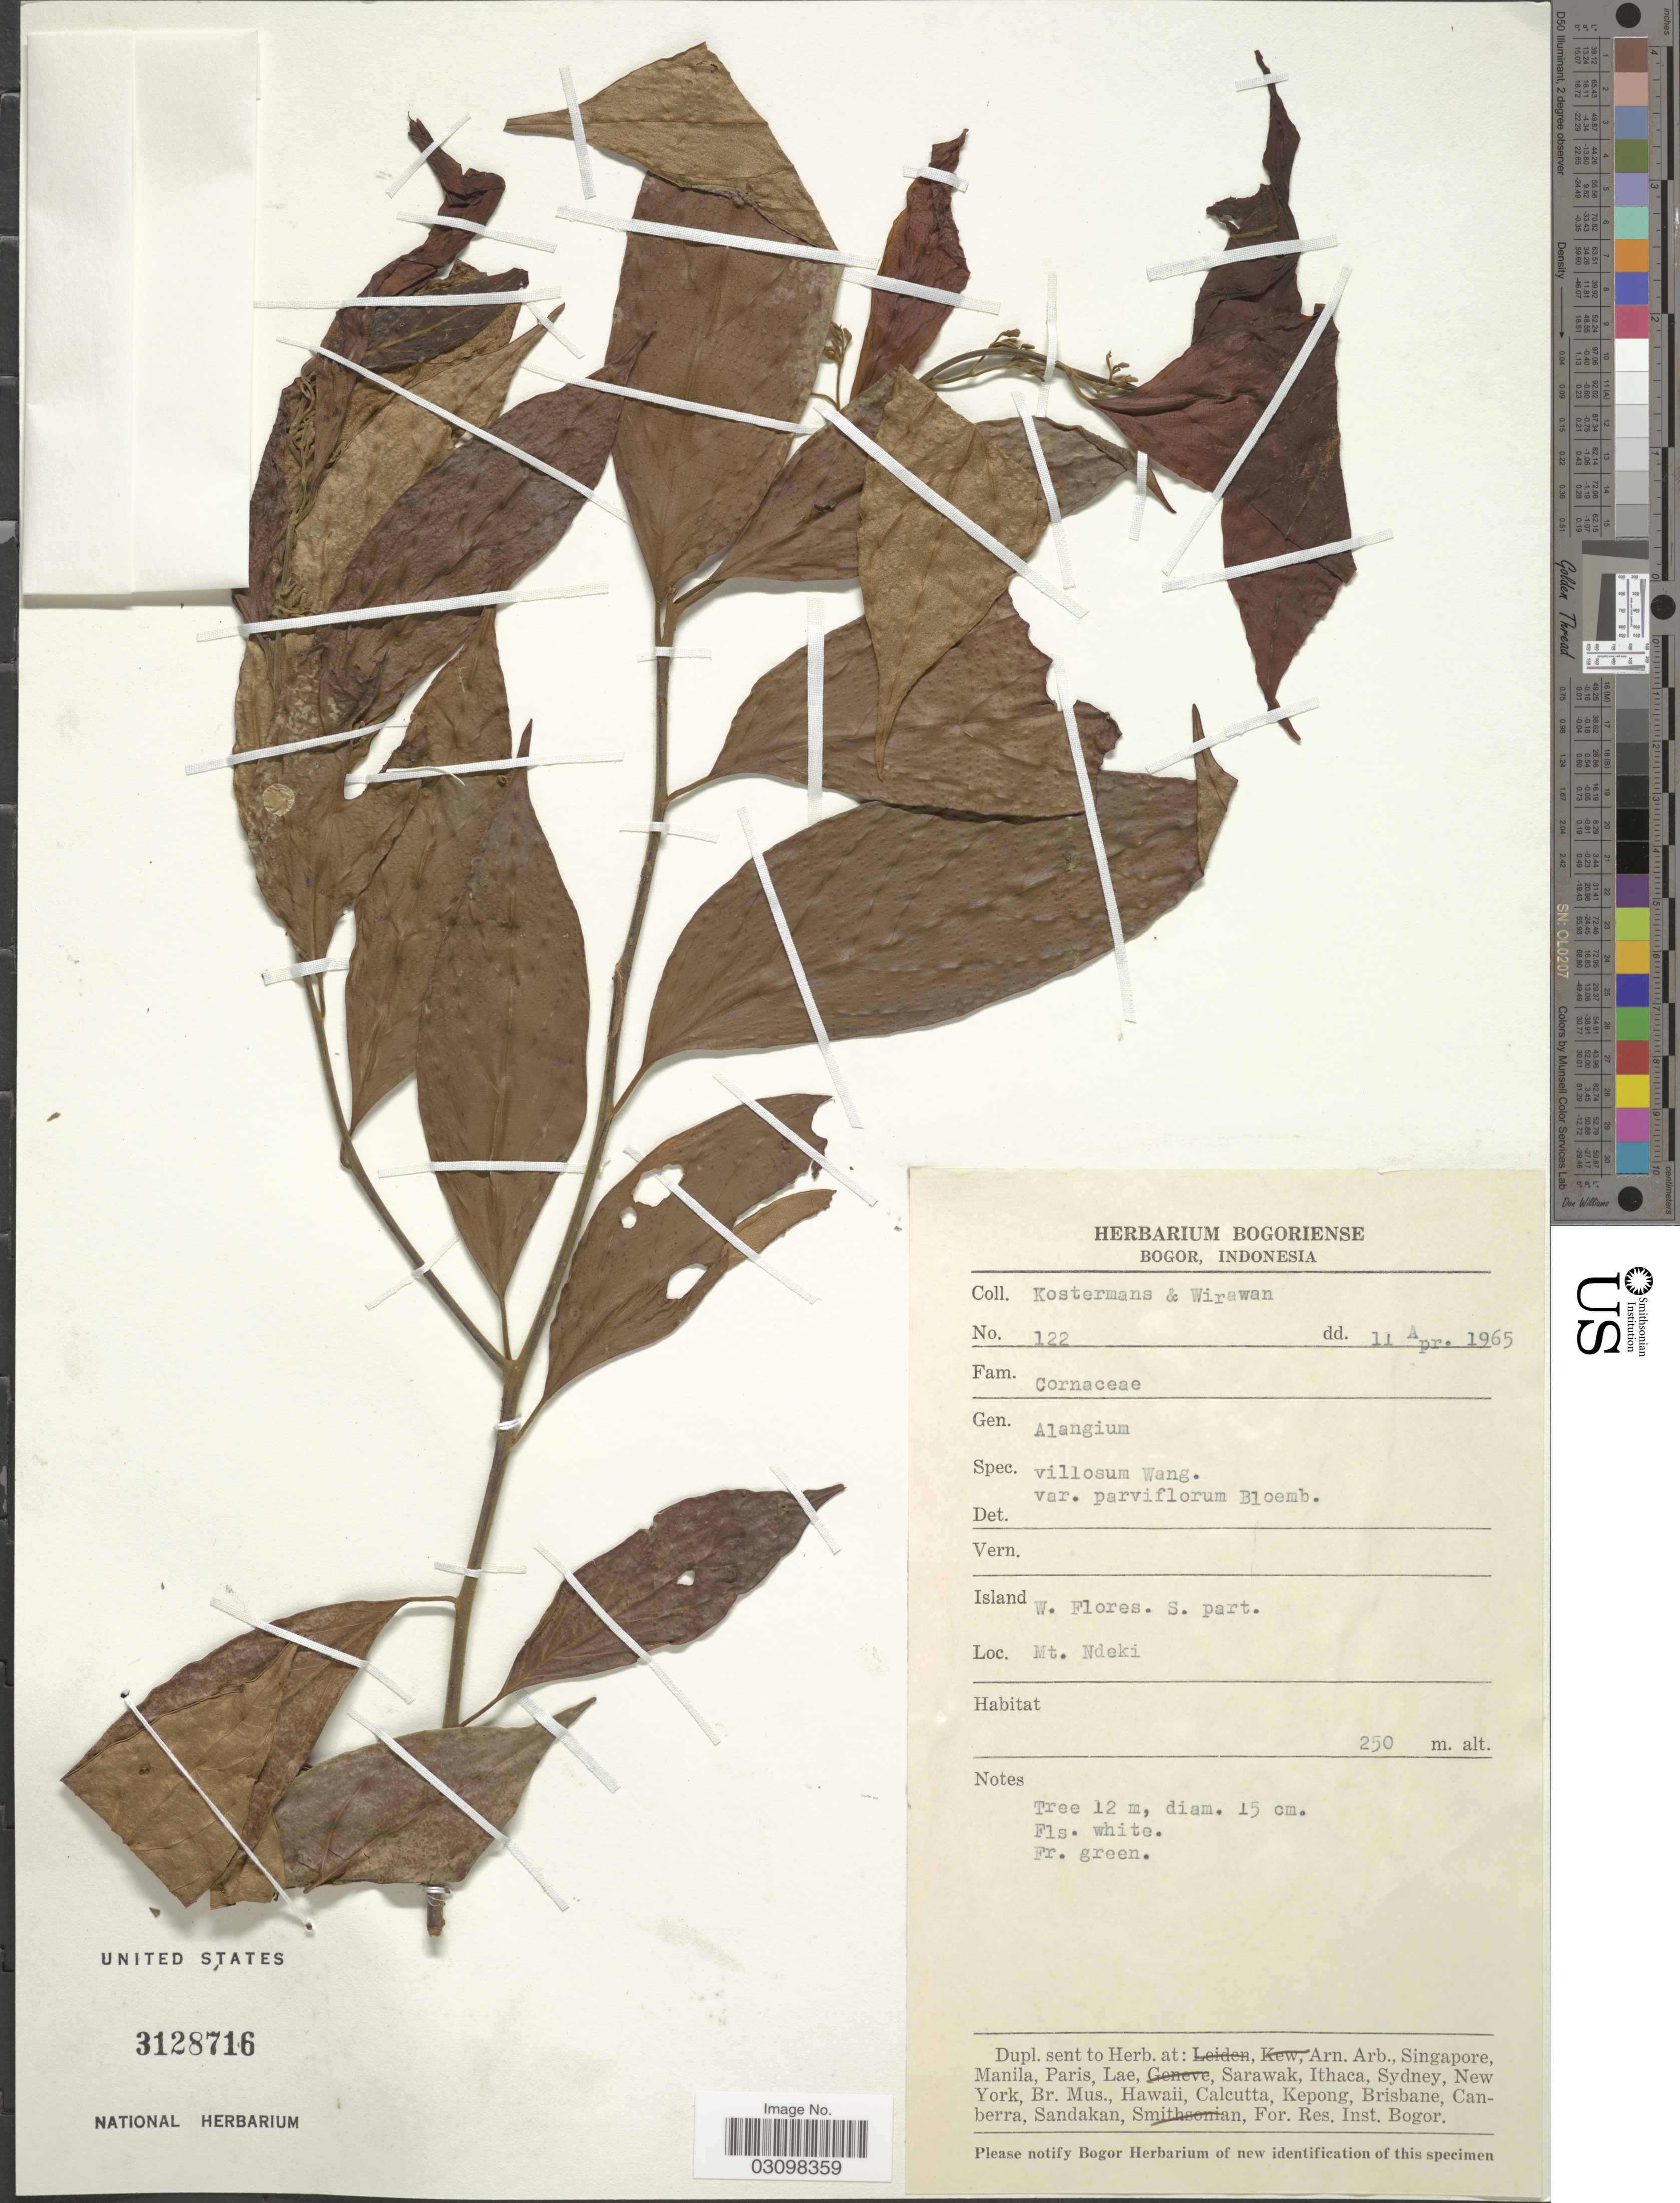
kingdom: Plantae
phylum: Tracheophyta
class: Magnoliopsida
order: Cornales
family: Cornaceae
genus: Alangium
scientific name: Alangium villosum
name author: (Blume) Wangerin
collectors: Kostermans & -. Wirawan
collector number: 122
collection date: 1965-04-11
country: Indonesia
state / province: Nusa Tenggara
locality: Island. W. Flores. S. part. Mt. Ndeki.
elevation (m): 250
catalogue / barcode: US 3128716